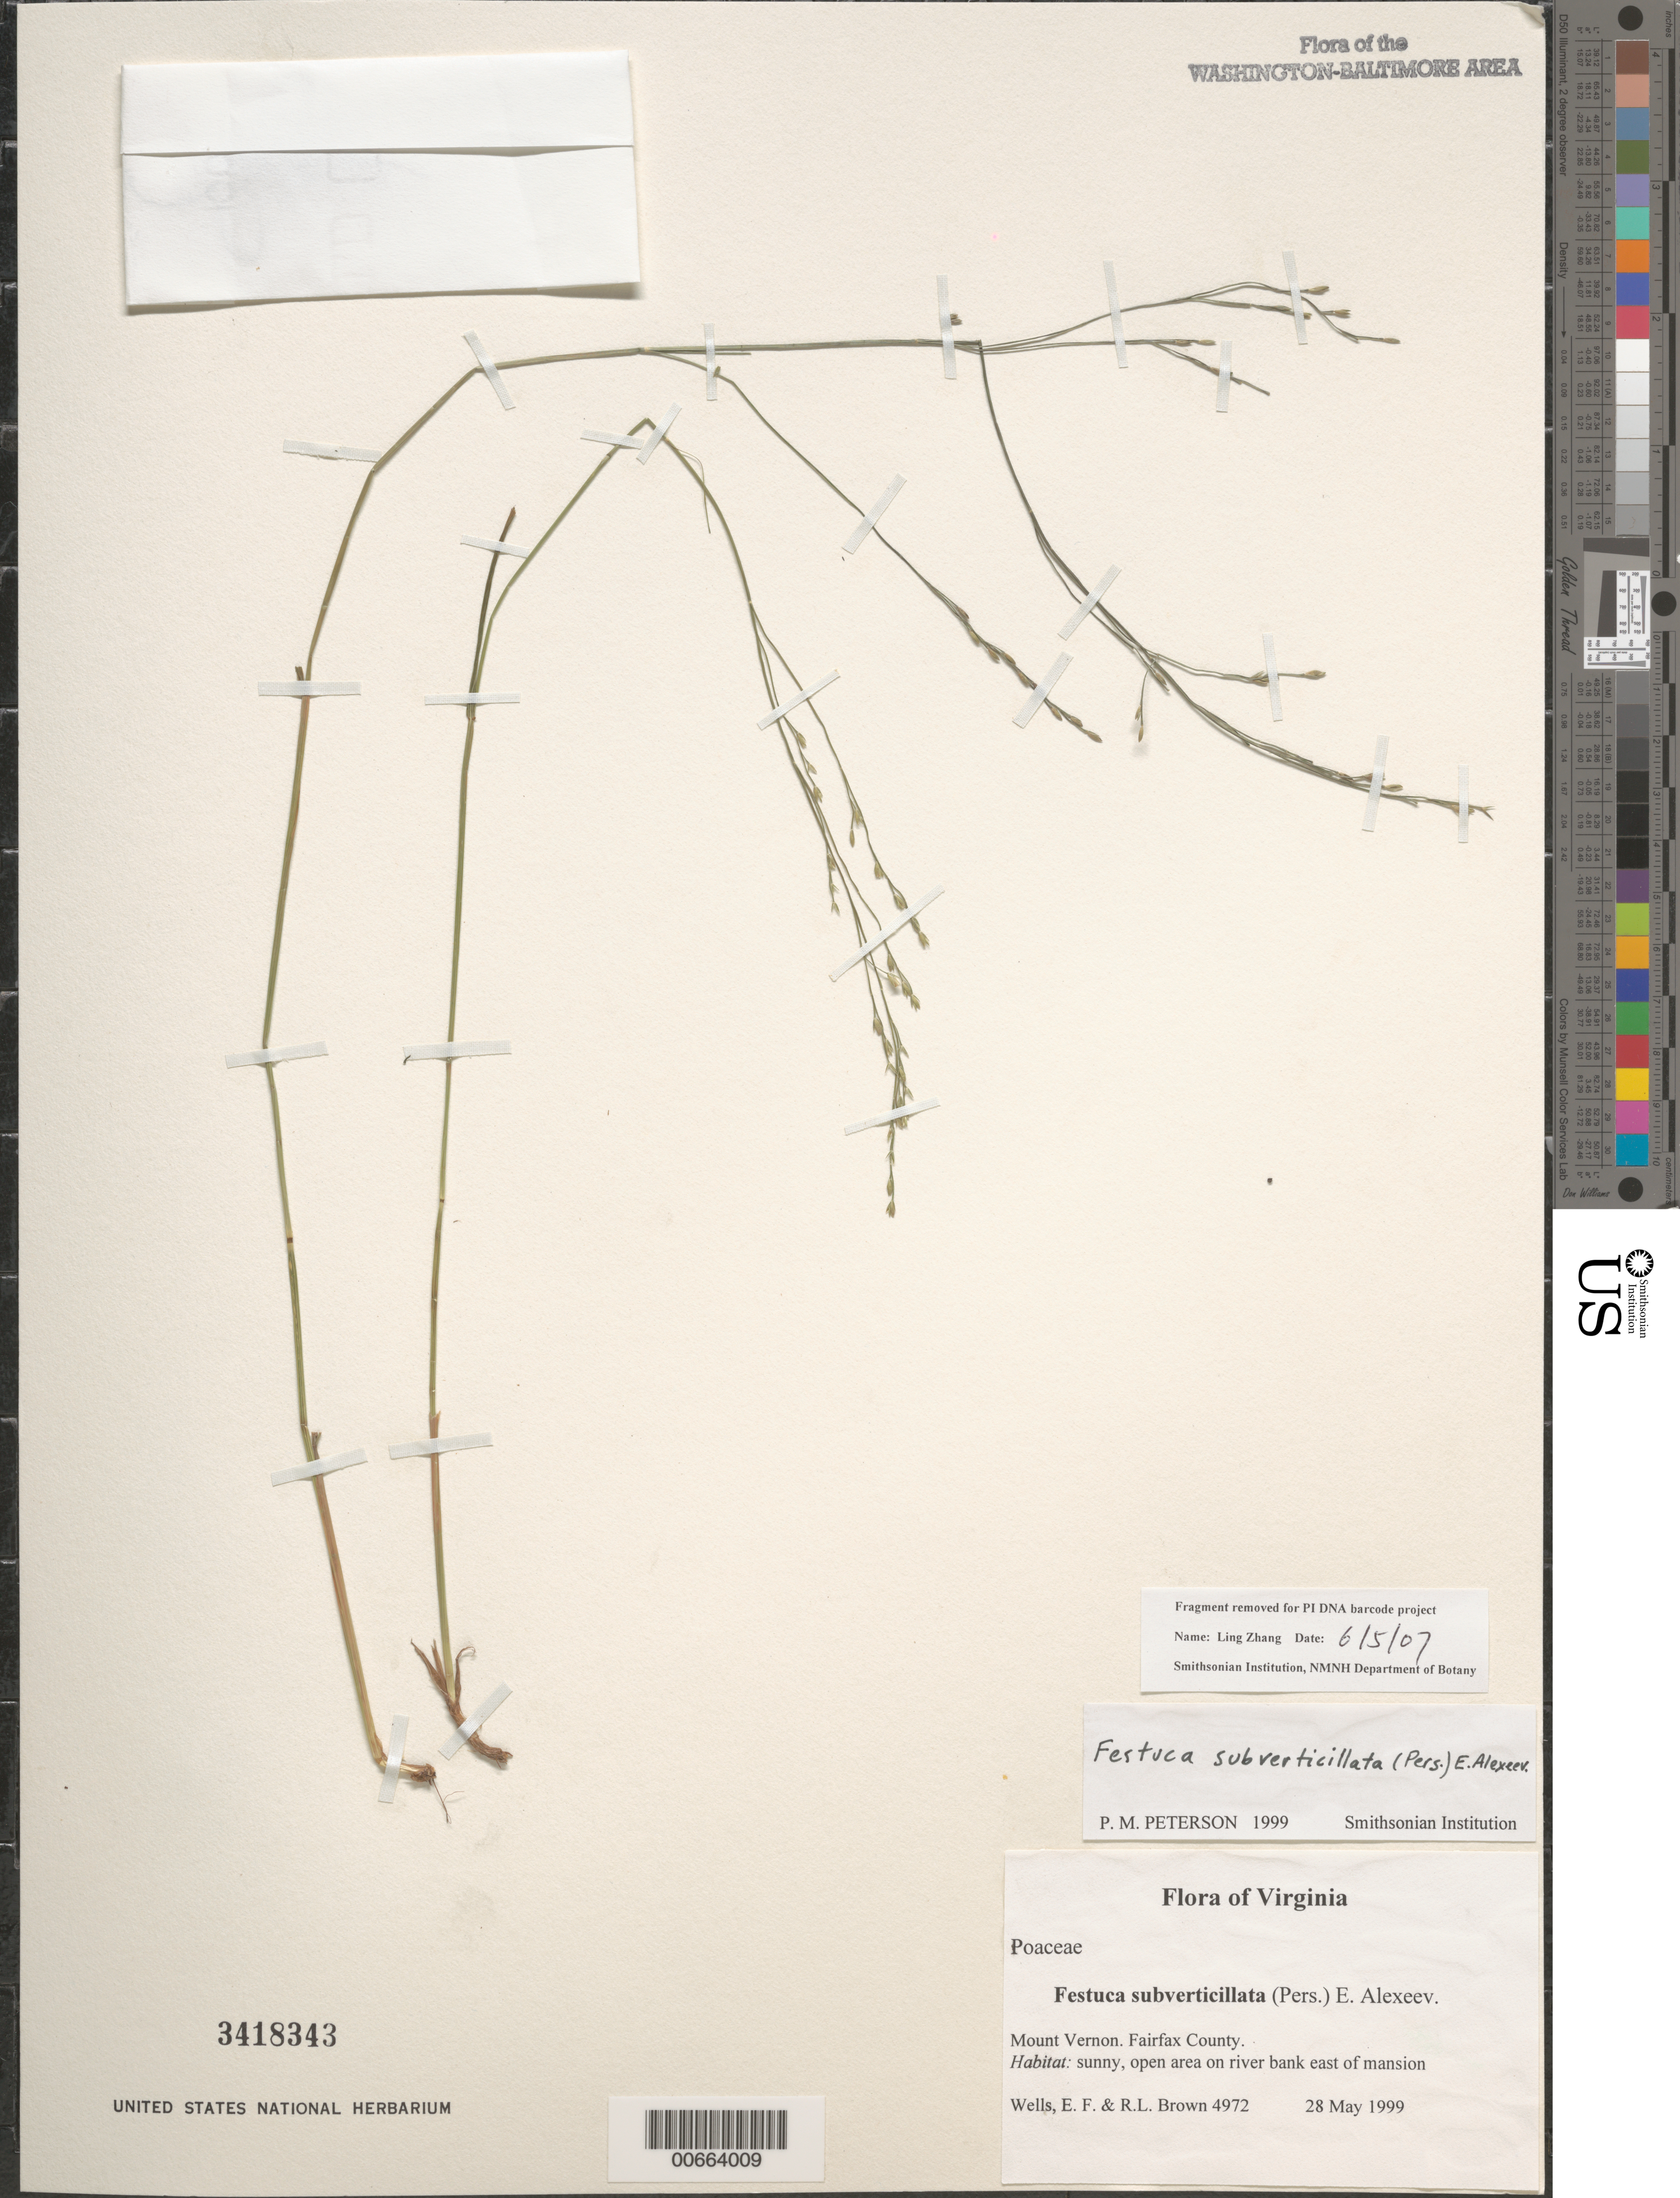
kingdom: Plantae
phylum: Tracheophyta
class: Liliopsida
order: Poales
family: Poaceae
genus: Festuca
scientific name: Festuca subverticillata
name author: (Pers.) E.B. Alexeev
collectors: E. F. Wells & R. L. Brown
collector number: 4972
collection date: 1999-05-28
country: United States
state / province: Virginia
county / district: Fairfax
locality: Mount Vernon. Fairfax County.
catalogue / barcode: US 3418343